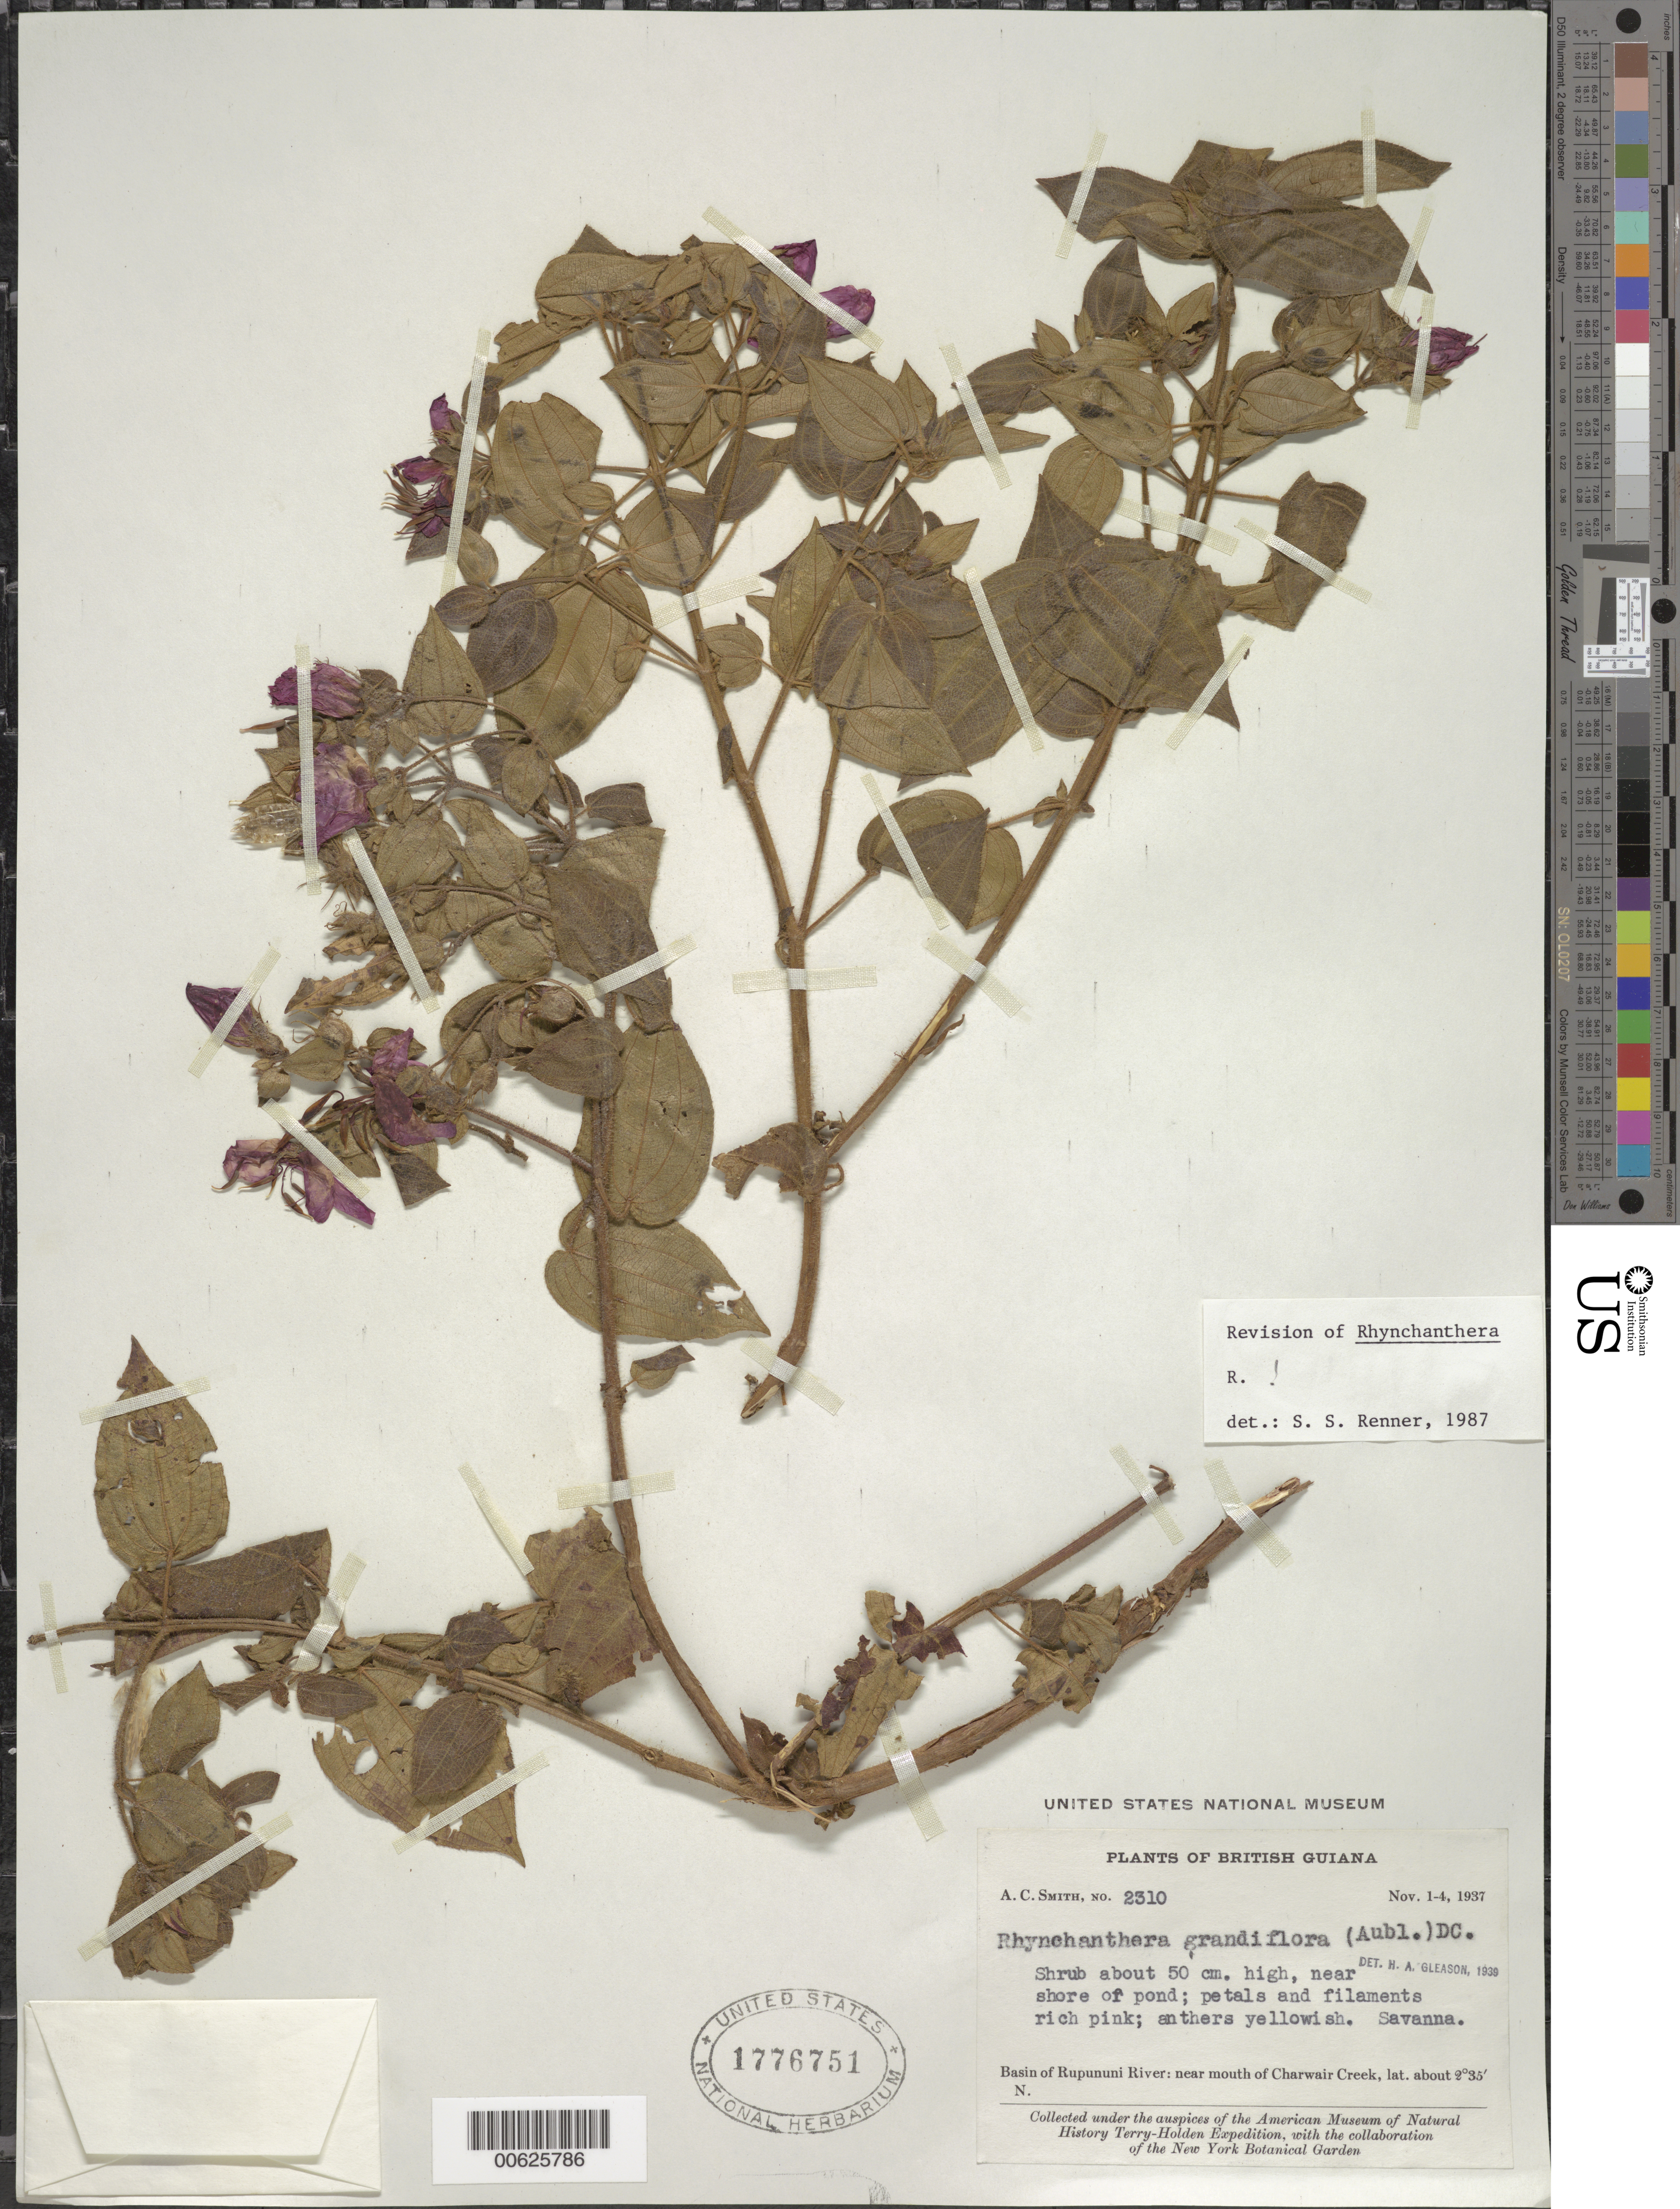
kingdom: Plantae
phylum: Tracheophyta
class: Magnoliopsida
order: Myrtales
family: Melastomataceae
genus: Rhynchanthera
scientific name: Rhynchanthera grandiflora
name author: (Aubl.) DC.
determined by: Renner, S. S.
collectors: A. C. Smith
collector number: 2310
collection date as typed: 1-Nov-37 to 4-Nov-37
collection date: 1937-11-01/1937-11-04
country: Guyana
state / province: U. Takutu-U. Essequibo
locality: Charwair Creek, near mouth, Rupununi R. basin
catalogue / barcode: US 1776751